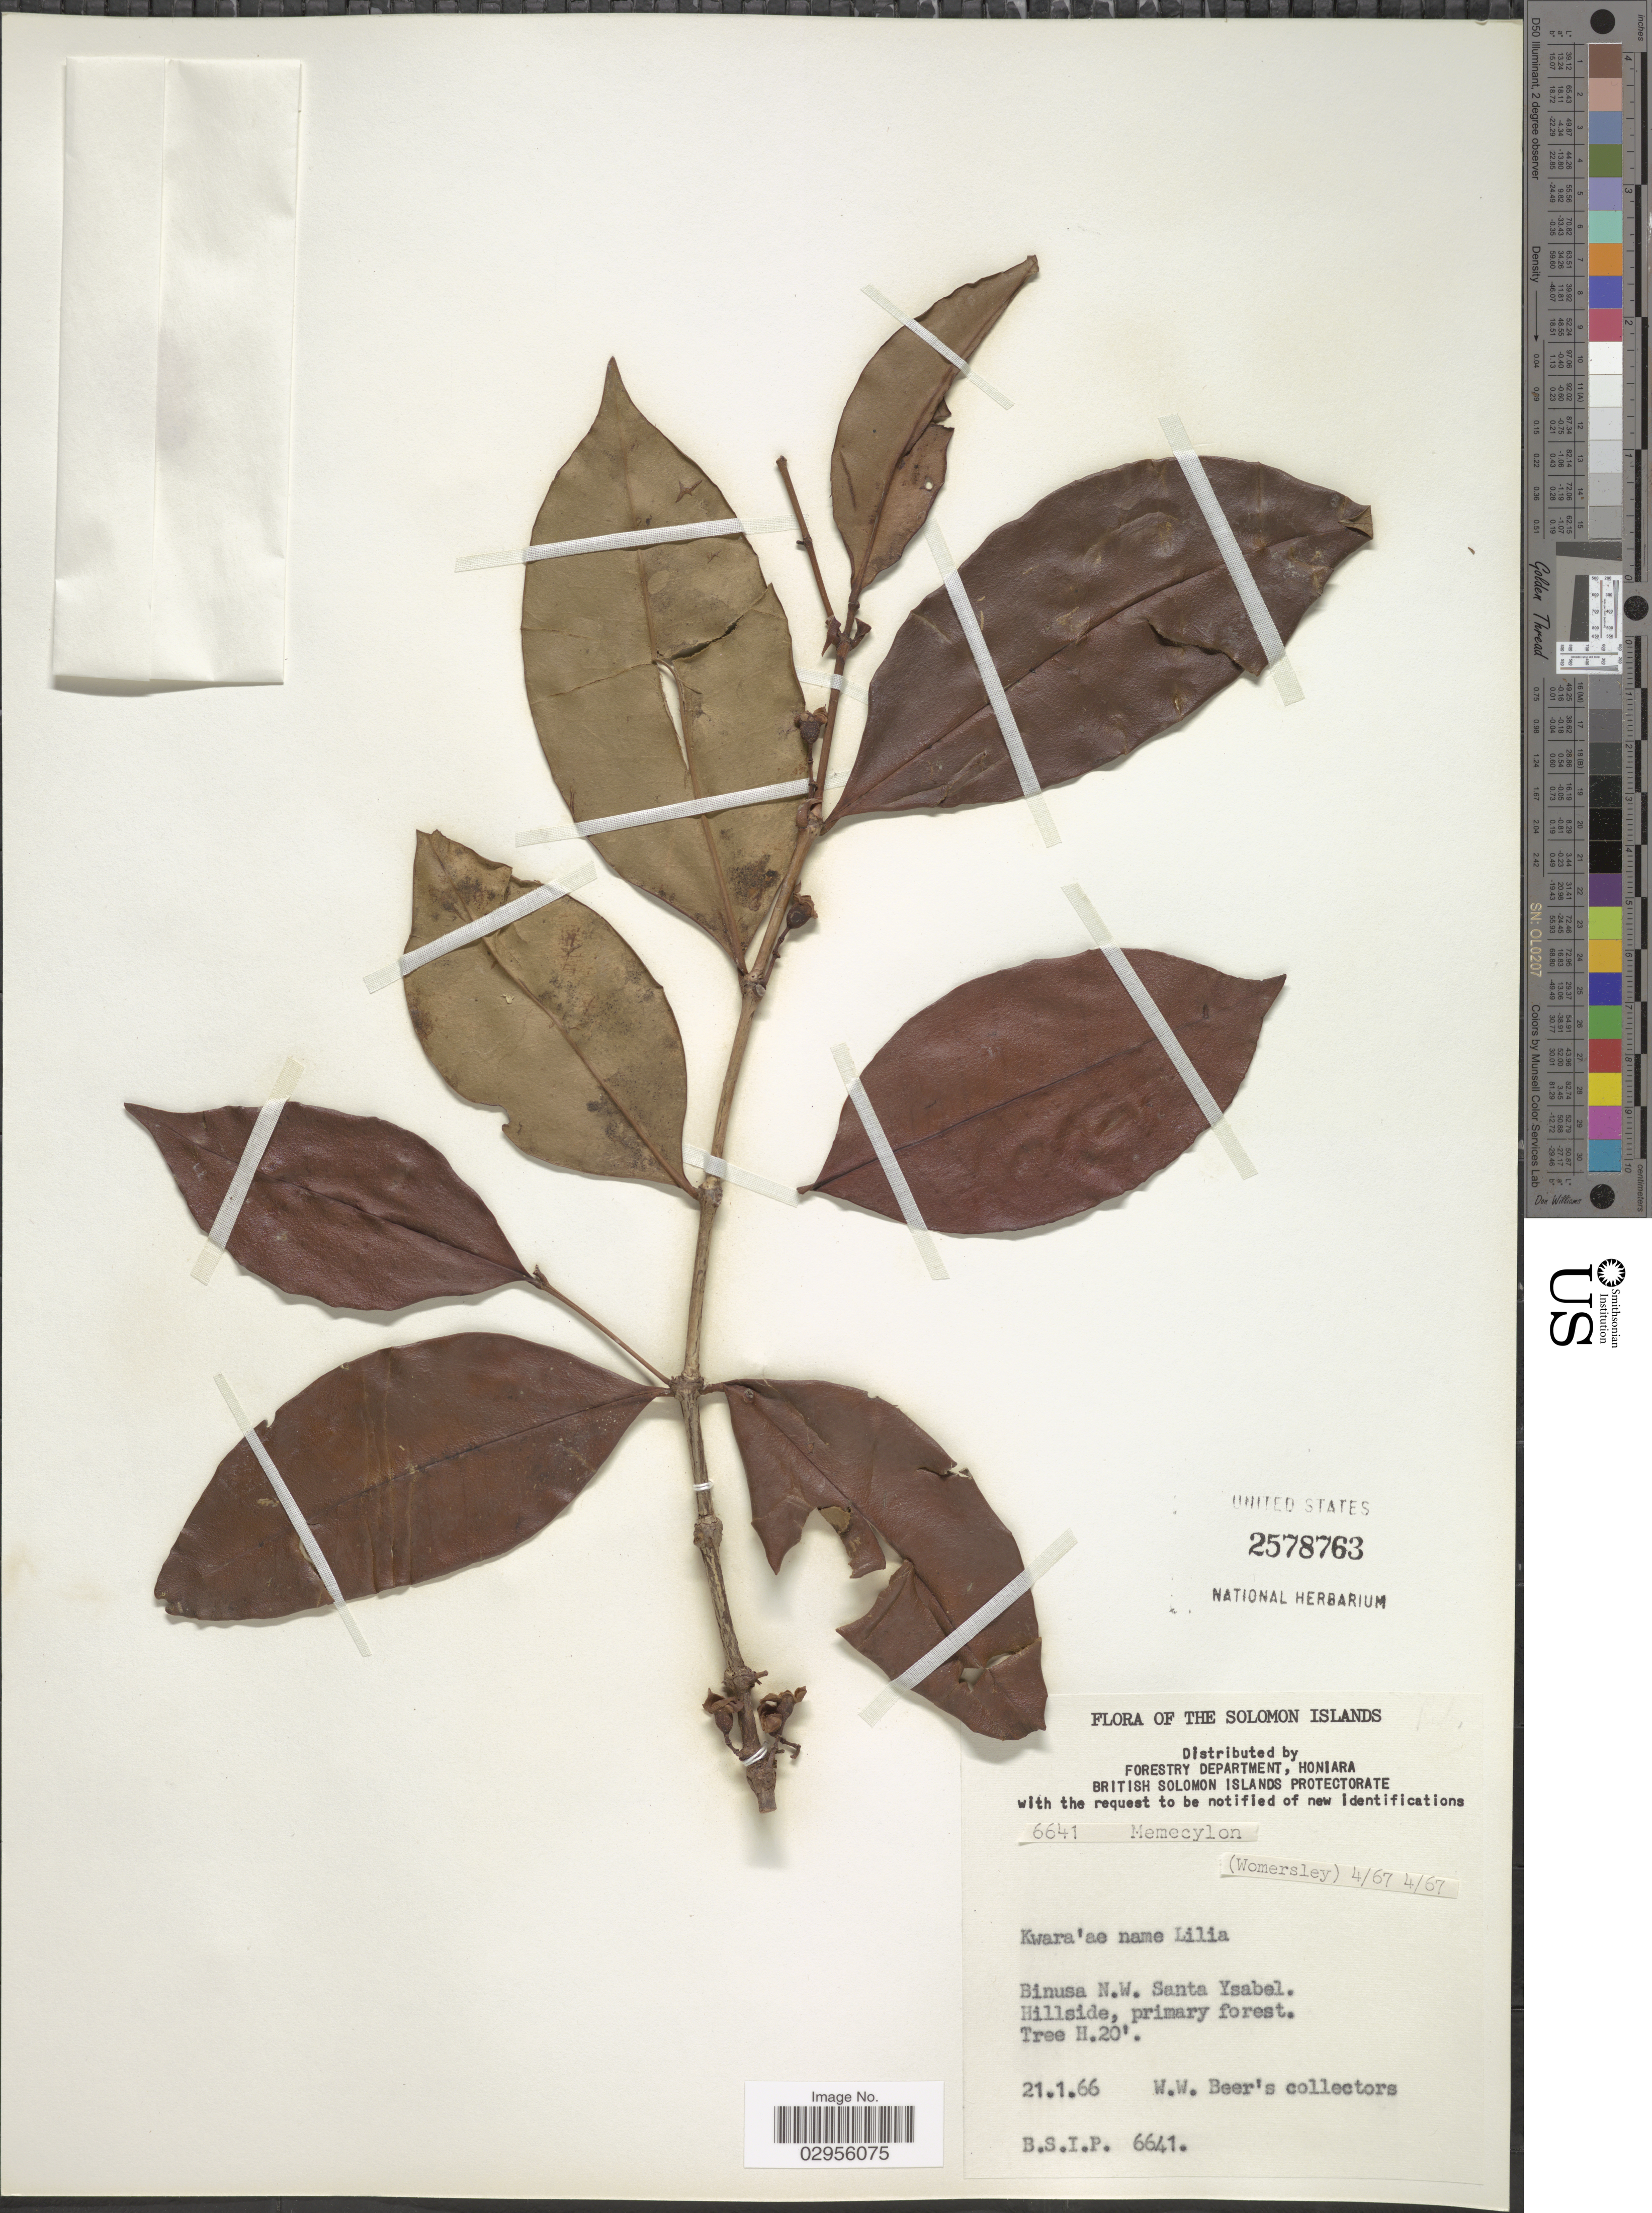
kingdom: Plantae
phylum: Tracheophyta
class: Magnoliopsida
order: Myrtales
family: Melastomataceae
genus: Memecylon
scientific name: Memecylon sp.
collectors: W. Beer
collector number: B.S.I.P.6641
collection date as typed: Transcribed d/m/y: 21/1/66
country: Solomon Islands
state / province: Solomon Islands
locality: The Solomon Islands. Binusa N.W. Santa Ysabel.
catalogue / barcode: US 2578763